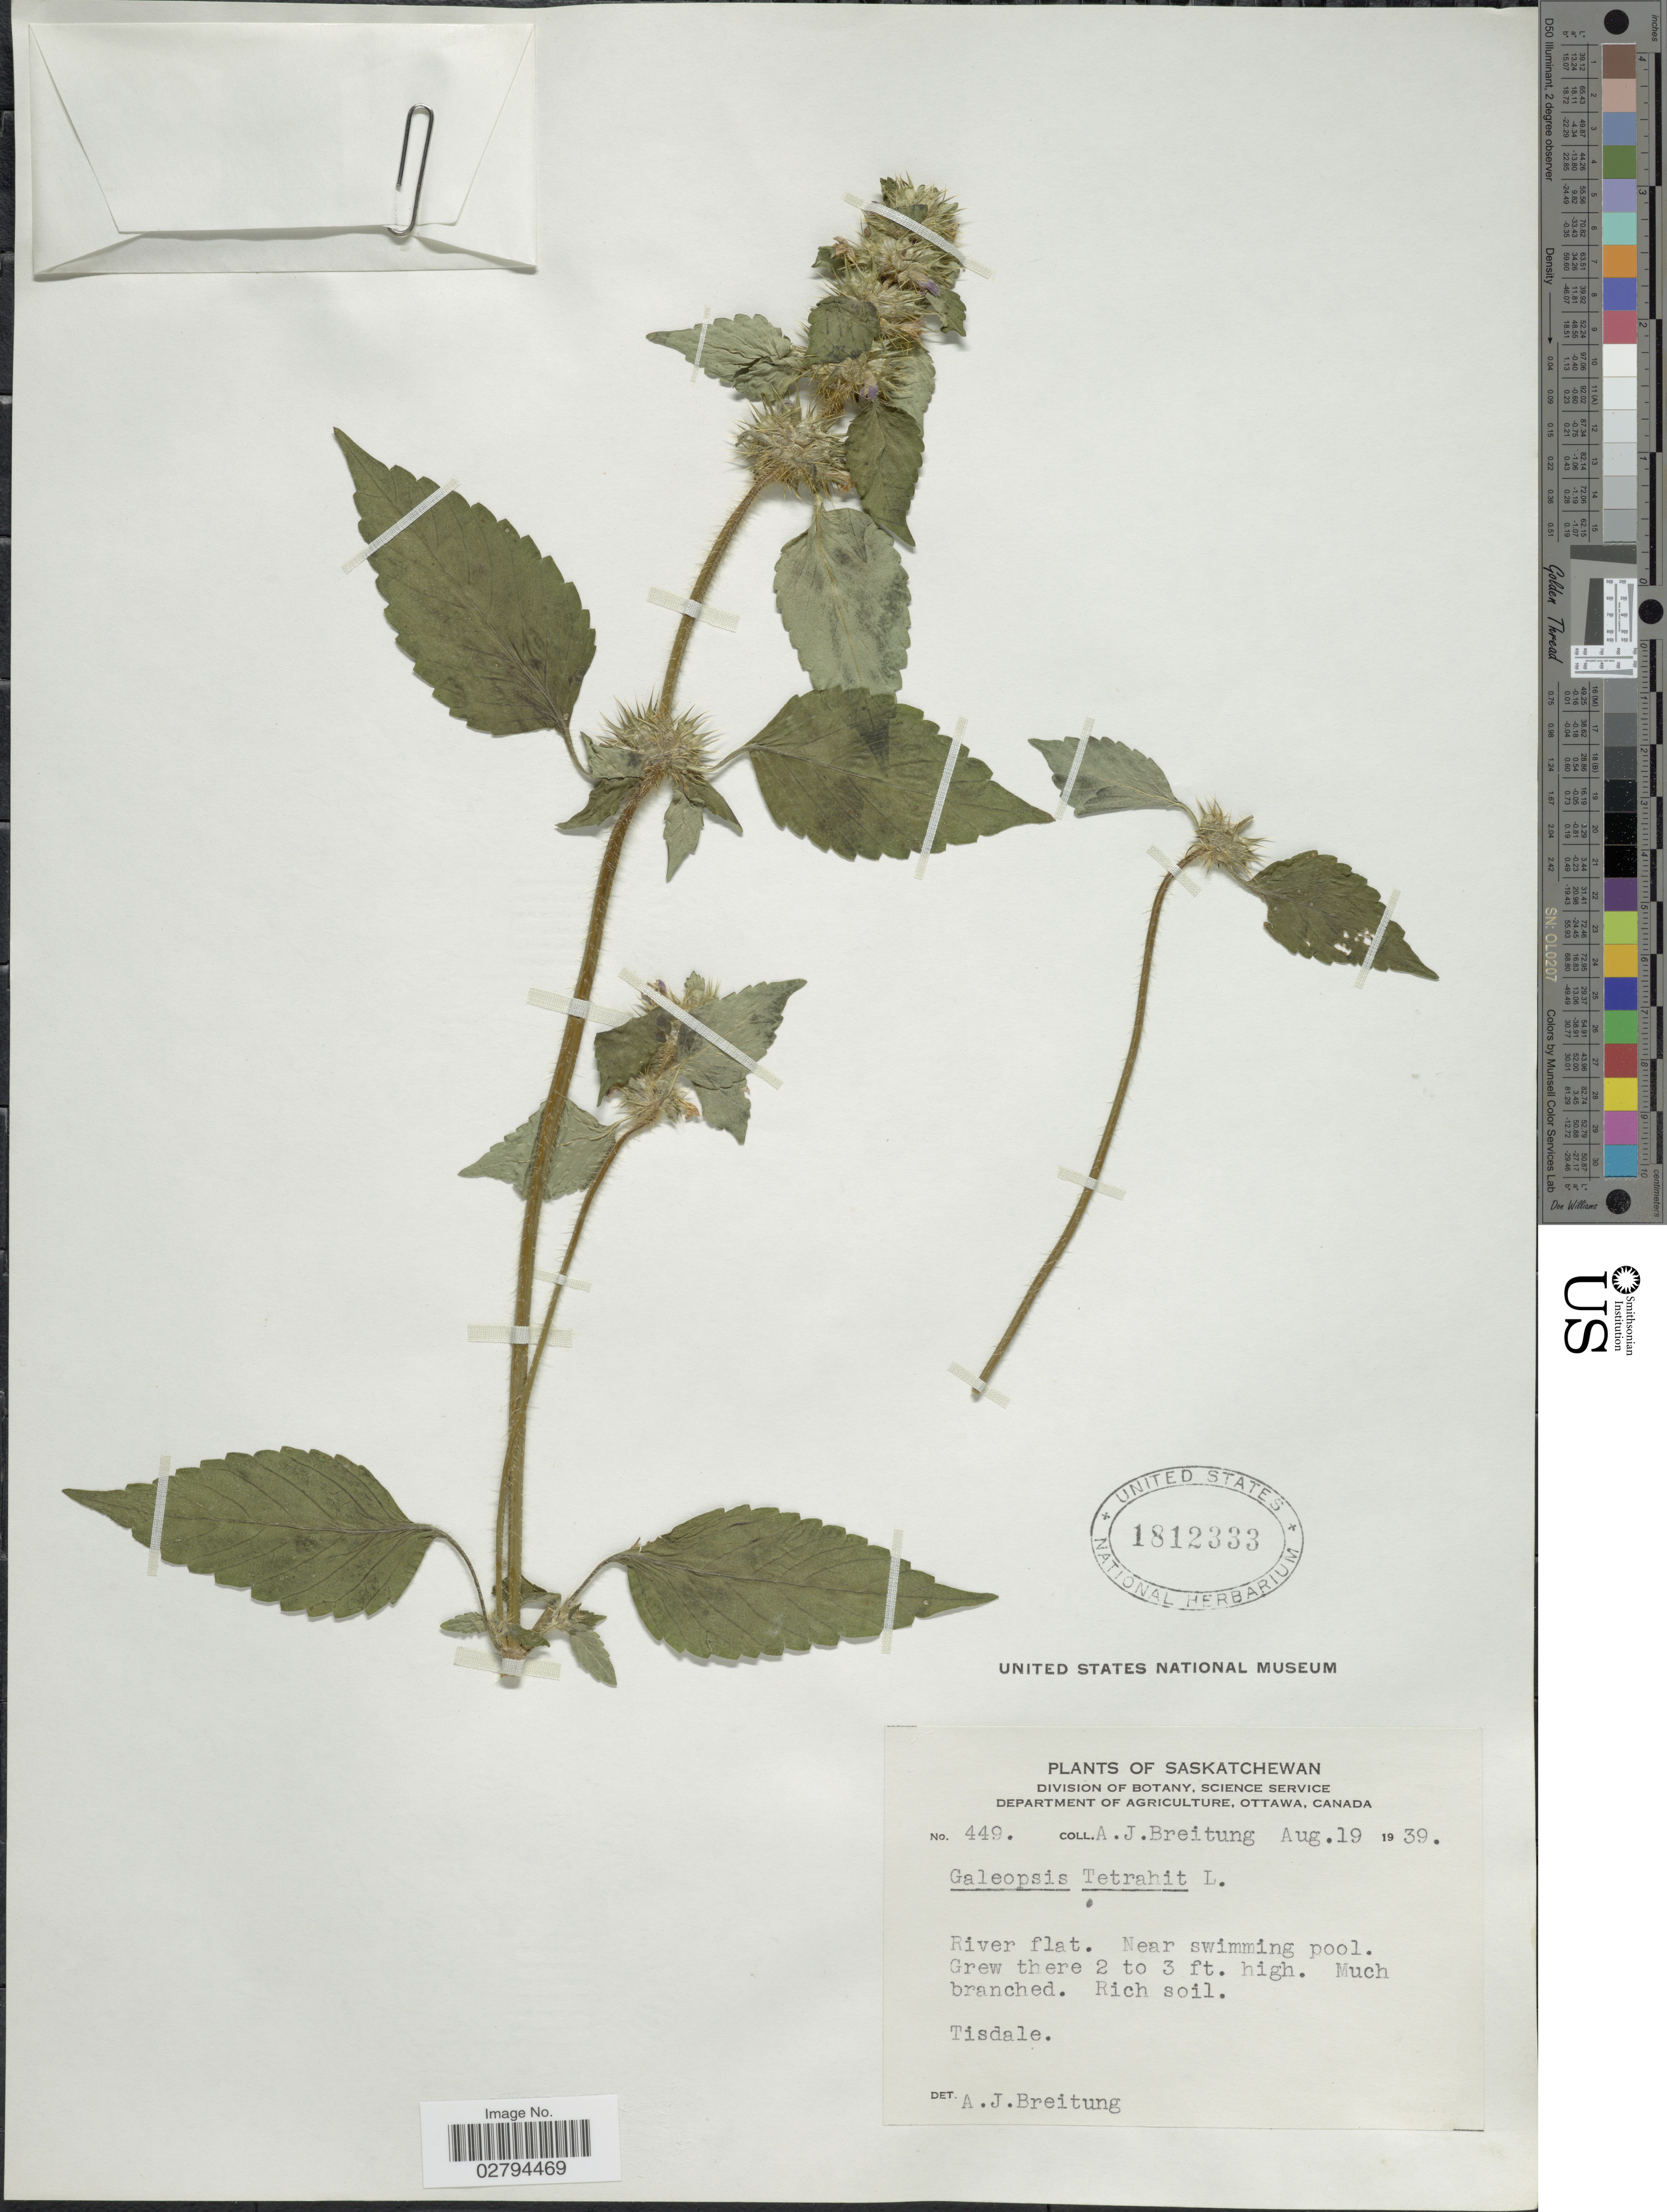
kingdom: Plantae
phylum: Tracheophyta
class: Magnoliopsida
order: Lamiales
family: Lamiaceae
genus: Galeopsis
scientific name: Galeopsis tetrahit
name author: L.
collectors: A. Breitung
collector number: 449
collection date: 1939-08-19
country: Canada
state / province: Saskatchewan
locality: River flat. Near swimming pool. Tisdale.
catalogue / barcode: US 1812333